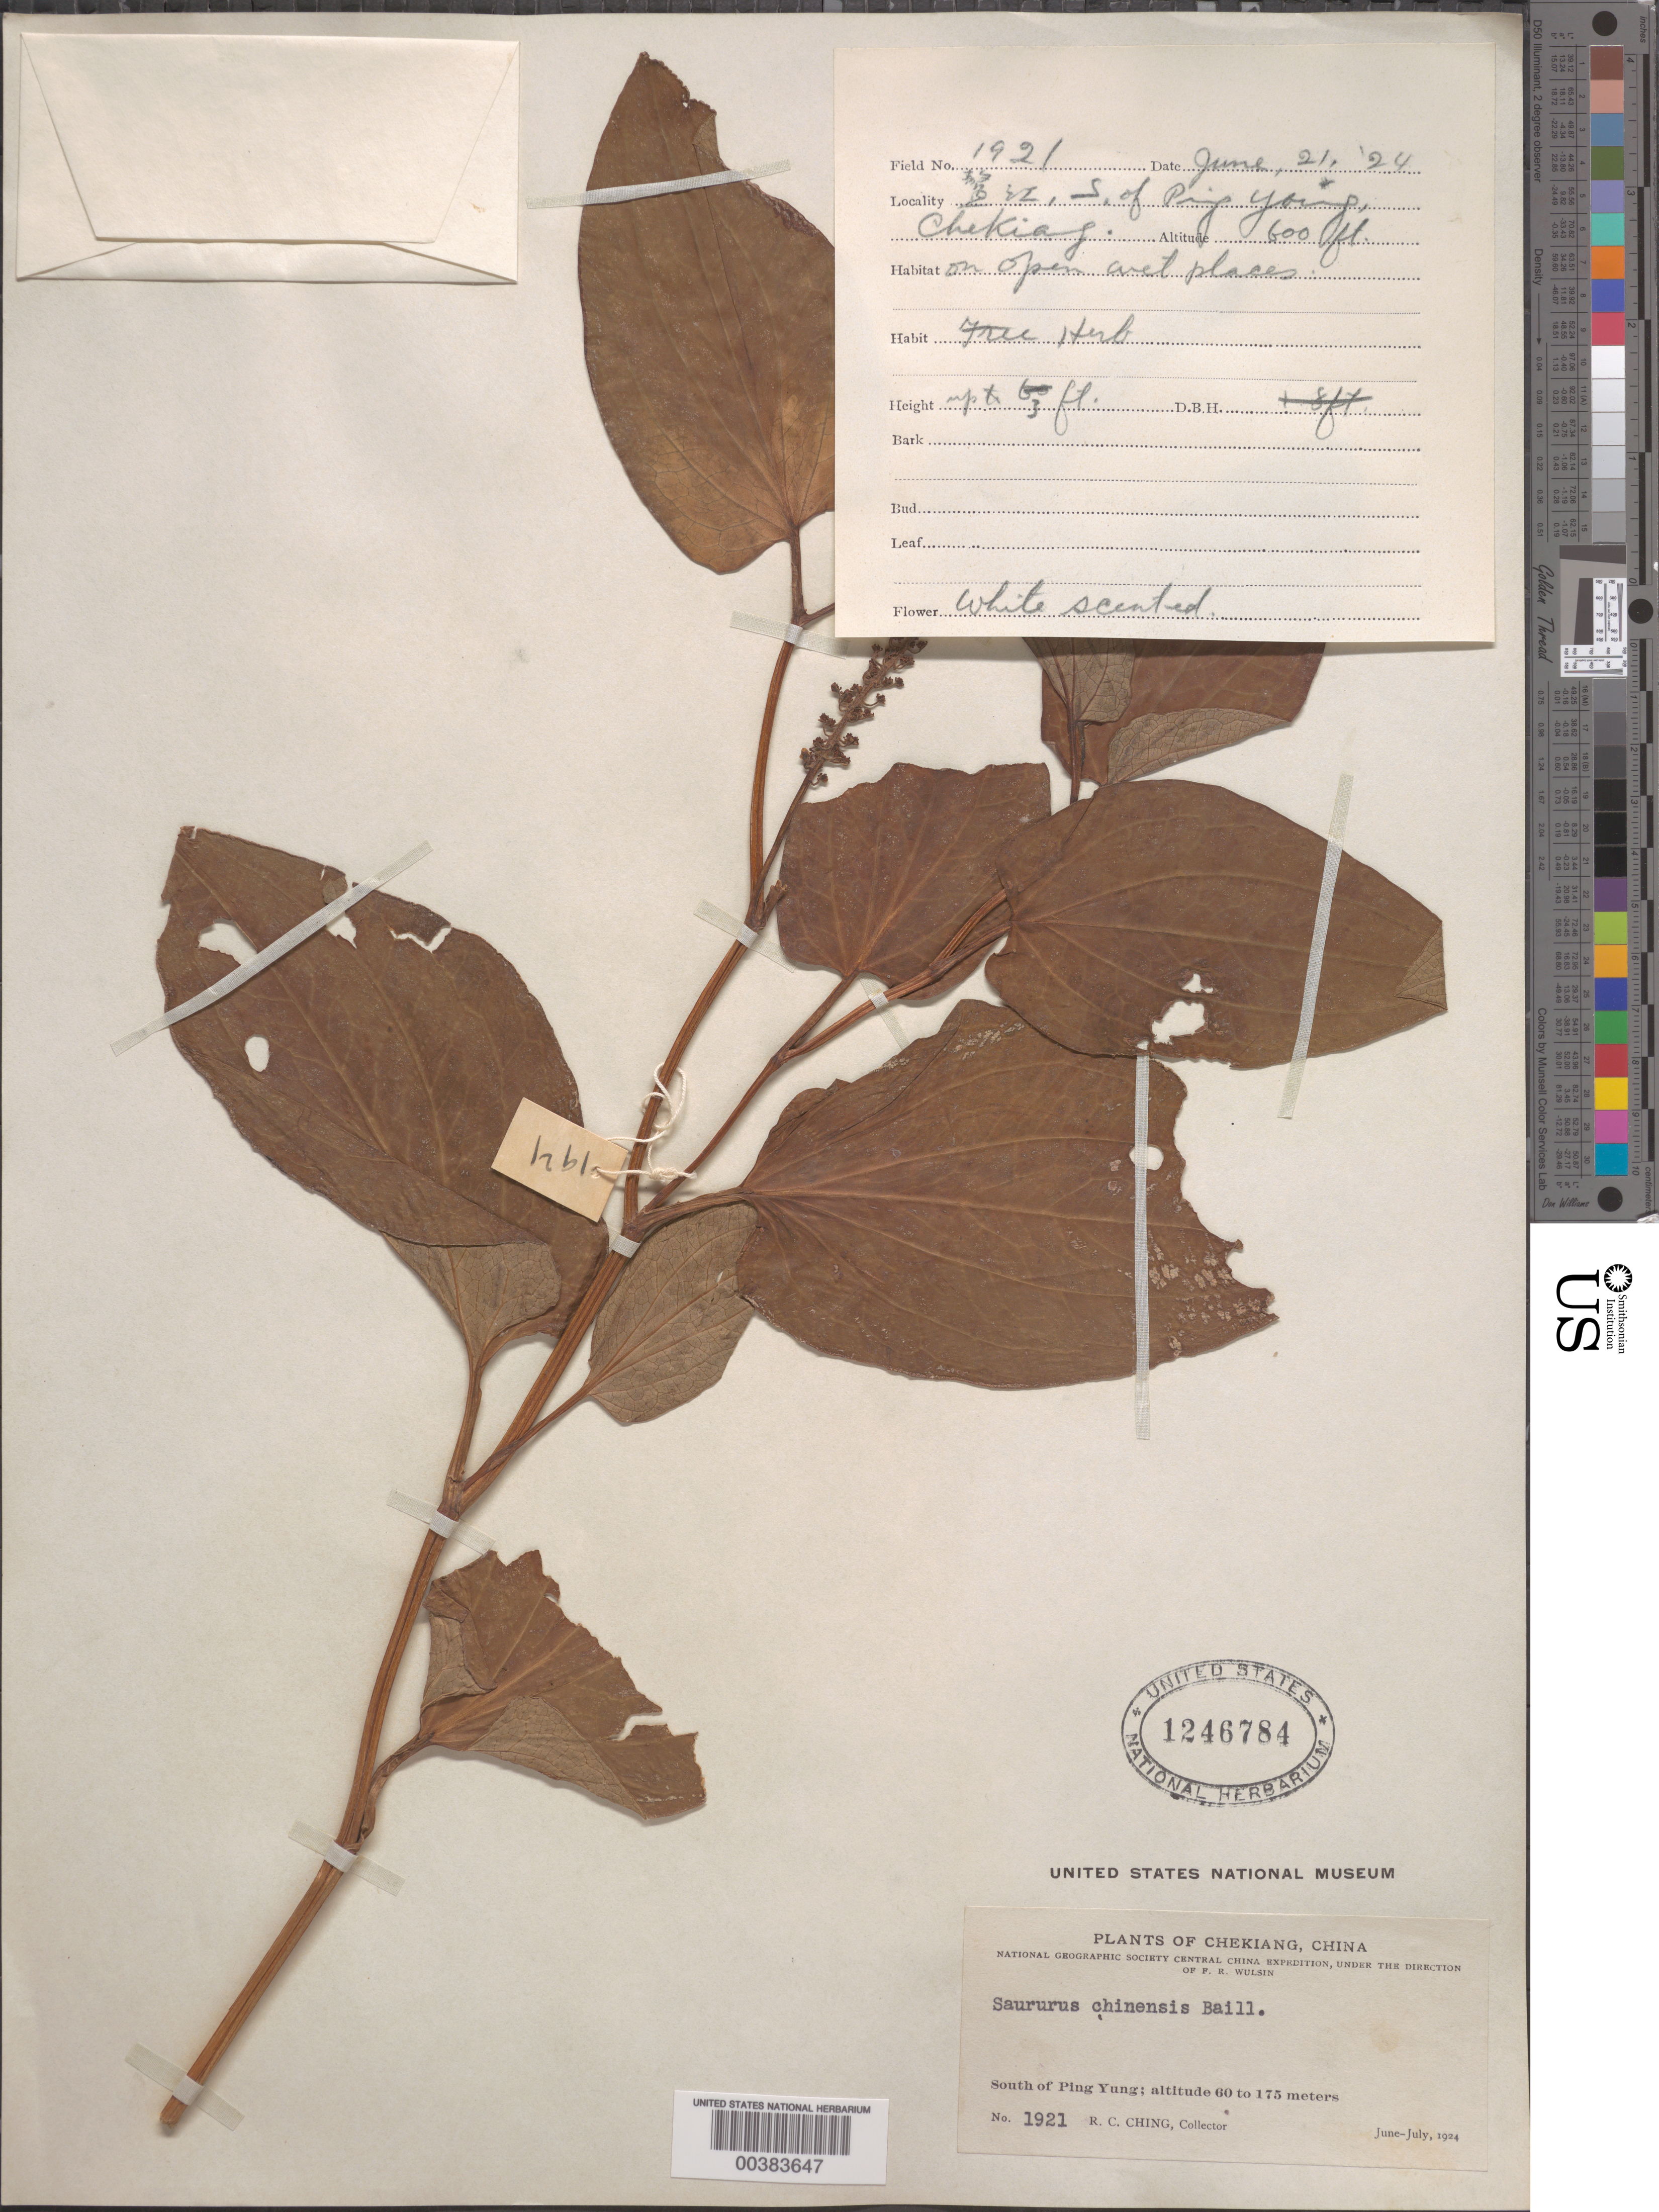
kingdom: Plantae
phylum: Tracheophyta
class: Magnoliopsida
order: Piperales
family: Saururaceae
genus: Saururus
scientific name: Saururus chinensis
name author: (Lour.) Baill.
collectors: R. C. Ching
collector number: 1921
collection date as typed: Jun 1924 to -- Jul 1924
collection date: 1924-06/1924-07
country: China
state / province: Zhejiang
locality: S of ping yung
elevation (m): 60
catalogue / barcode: US 1246784